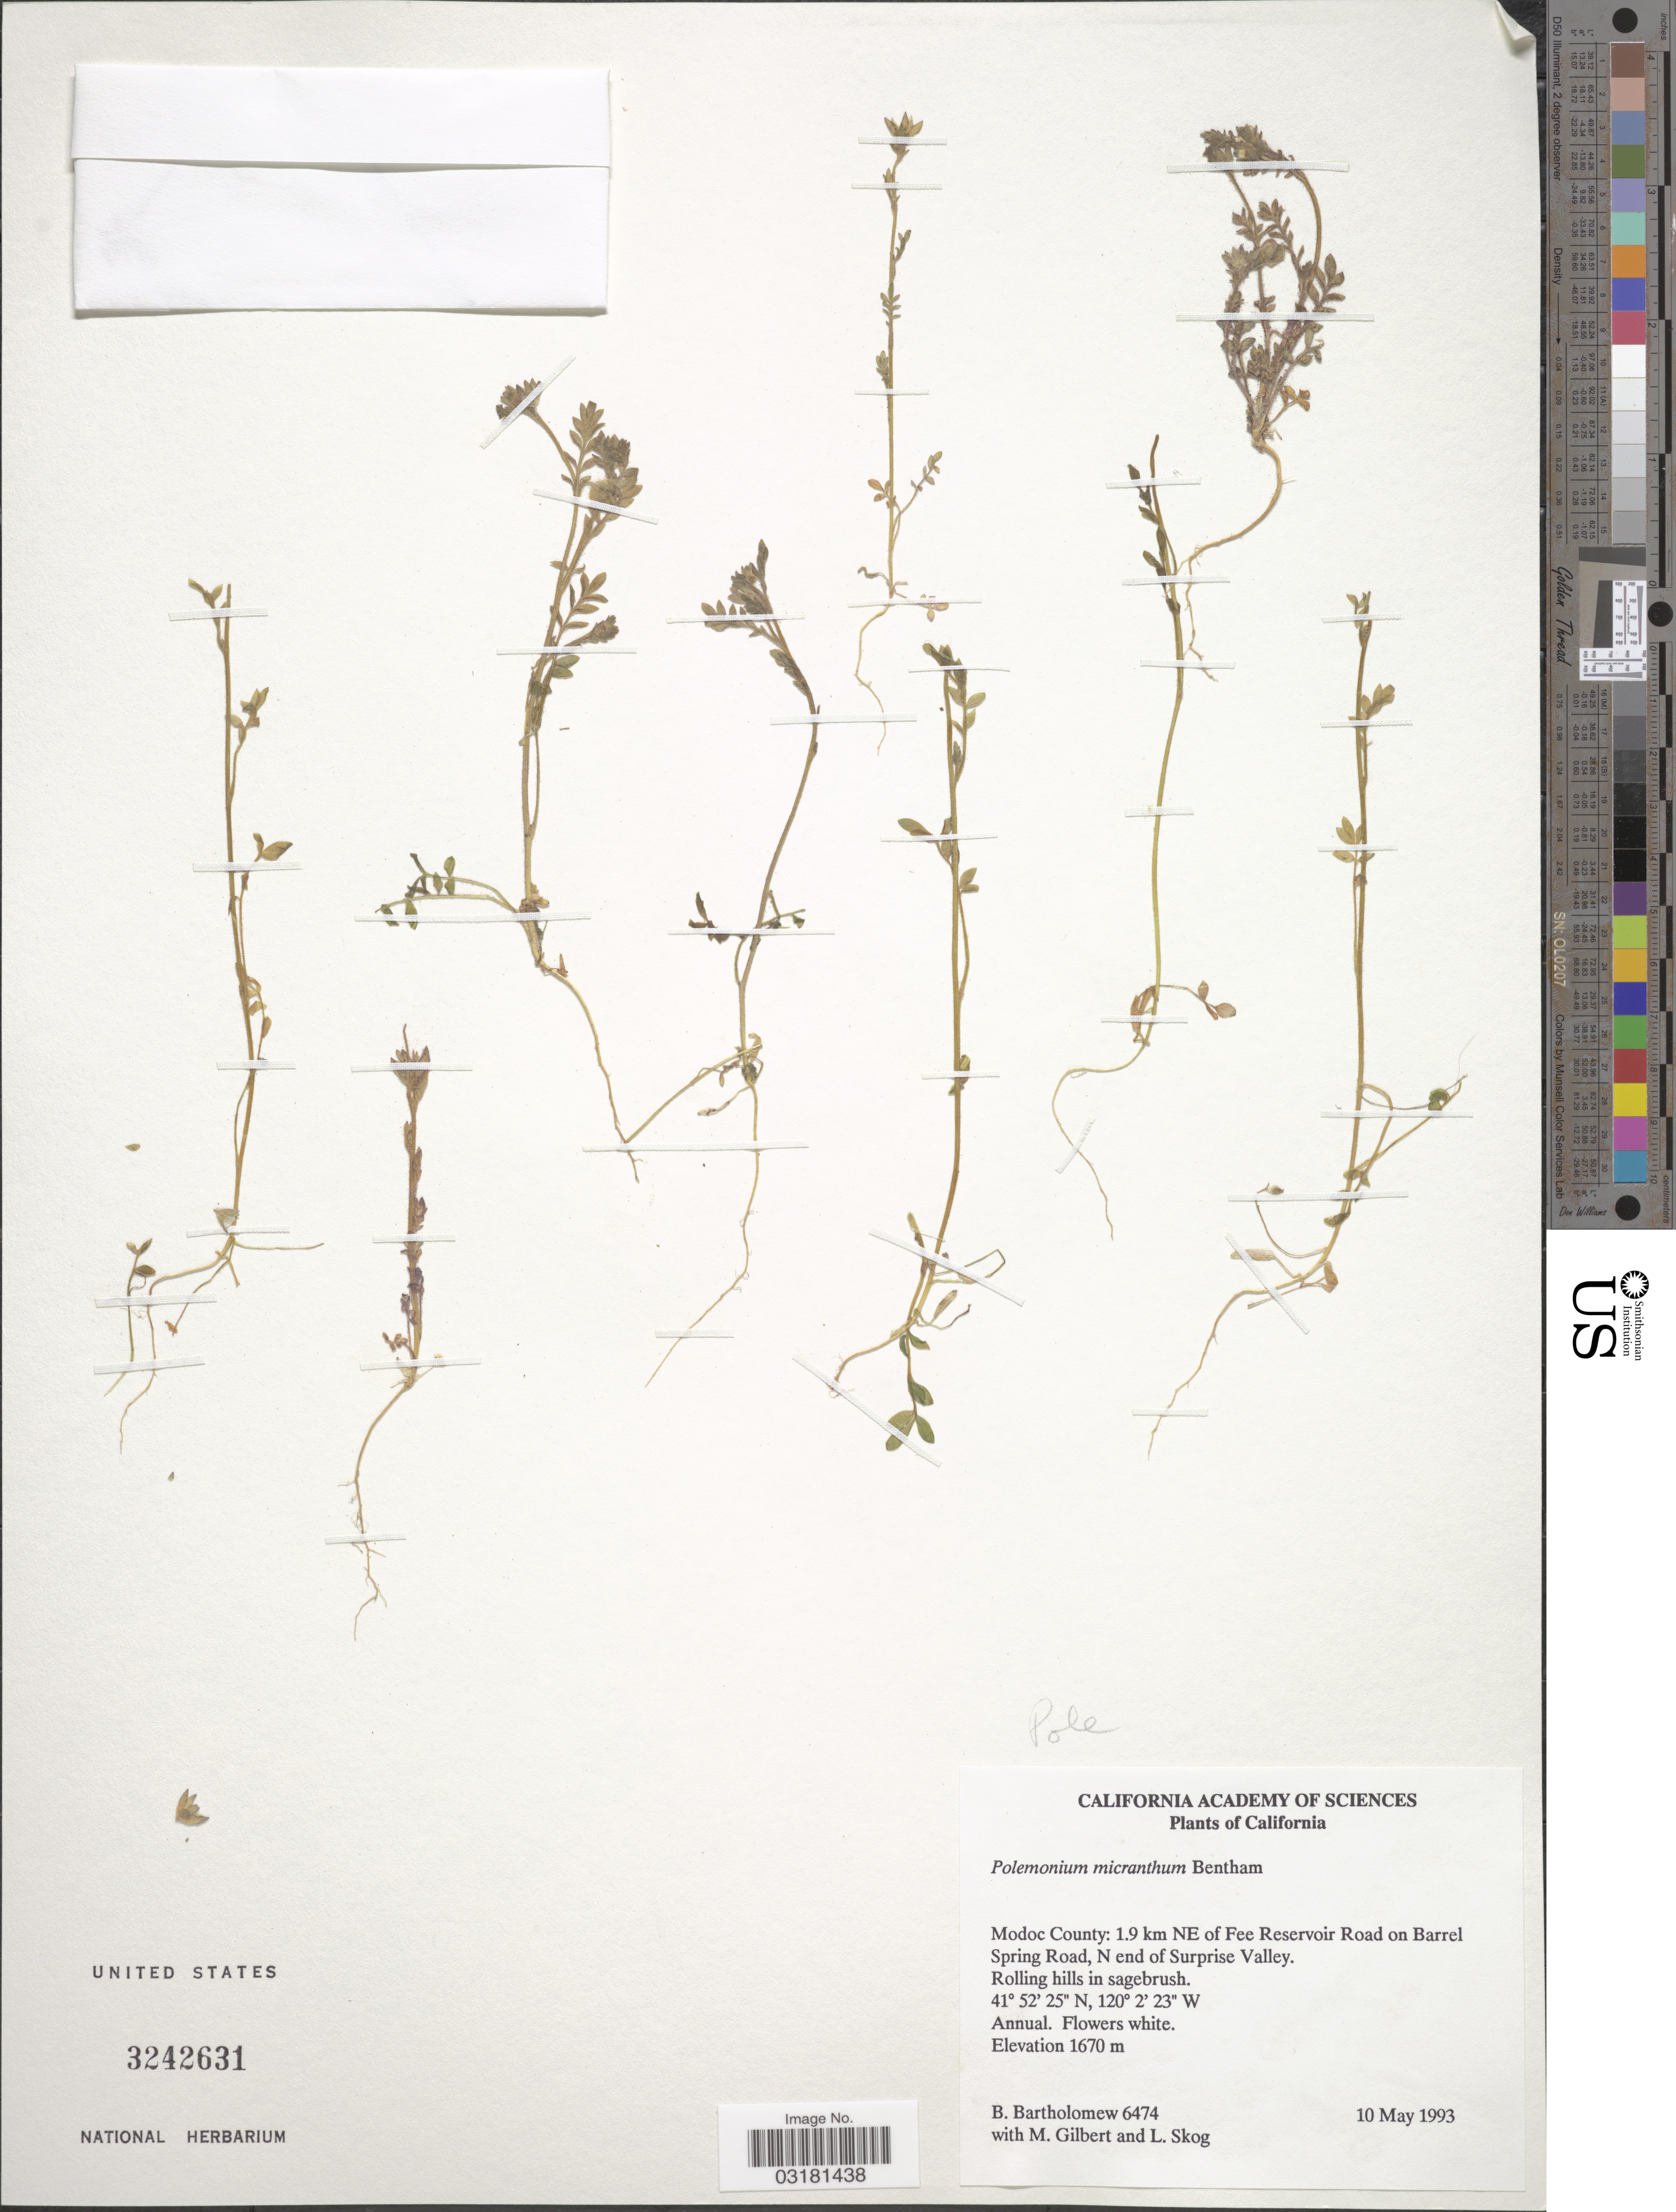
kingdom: Plantae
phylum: Tracheophyta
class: Magnoliopsida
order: Ericales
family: Polemoniaceae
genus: Polemonium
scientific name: Polemonium micranthum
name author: Benth.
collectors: B. Bartholomew, M. Gilbert & L. E. Skog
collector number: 6474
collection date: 1993-05-10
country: United States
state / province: California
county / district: Modoc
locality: Modoc County: 1.9 km NE of Fee Reservoir Road on Barrel Spring Road, N end of Surprise Valley.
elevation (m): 1670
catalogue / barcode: US 3242631